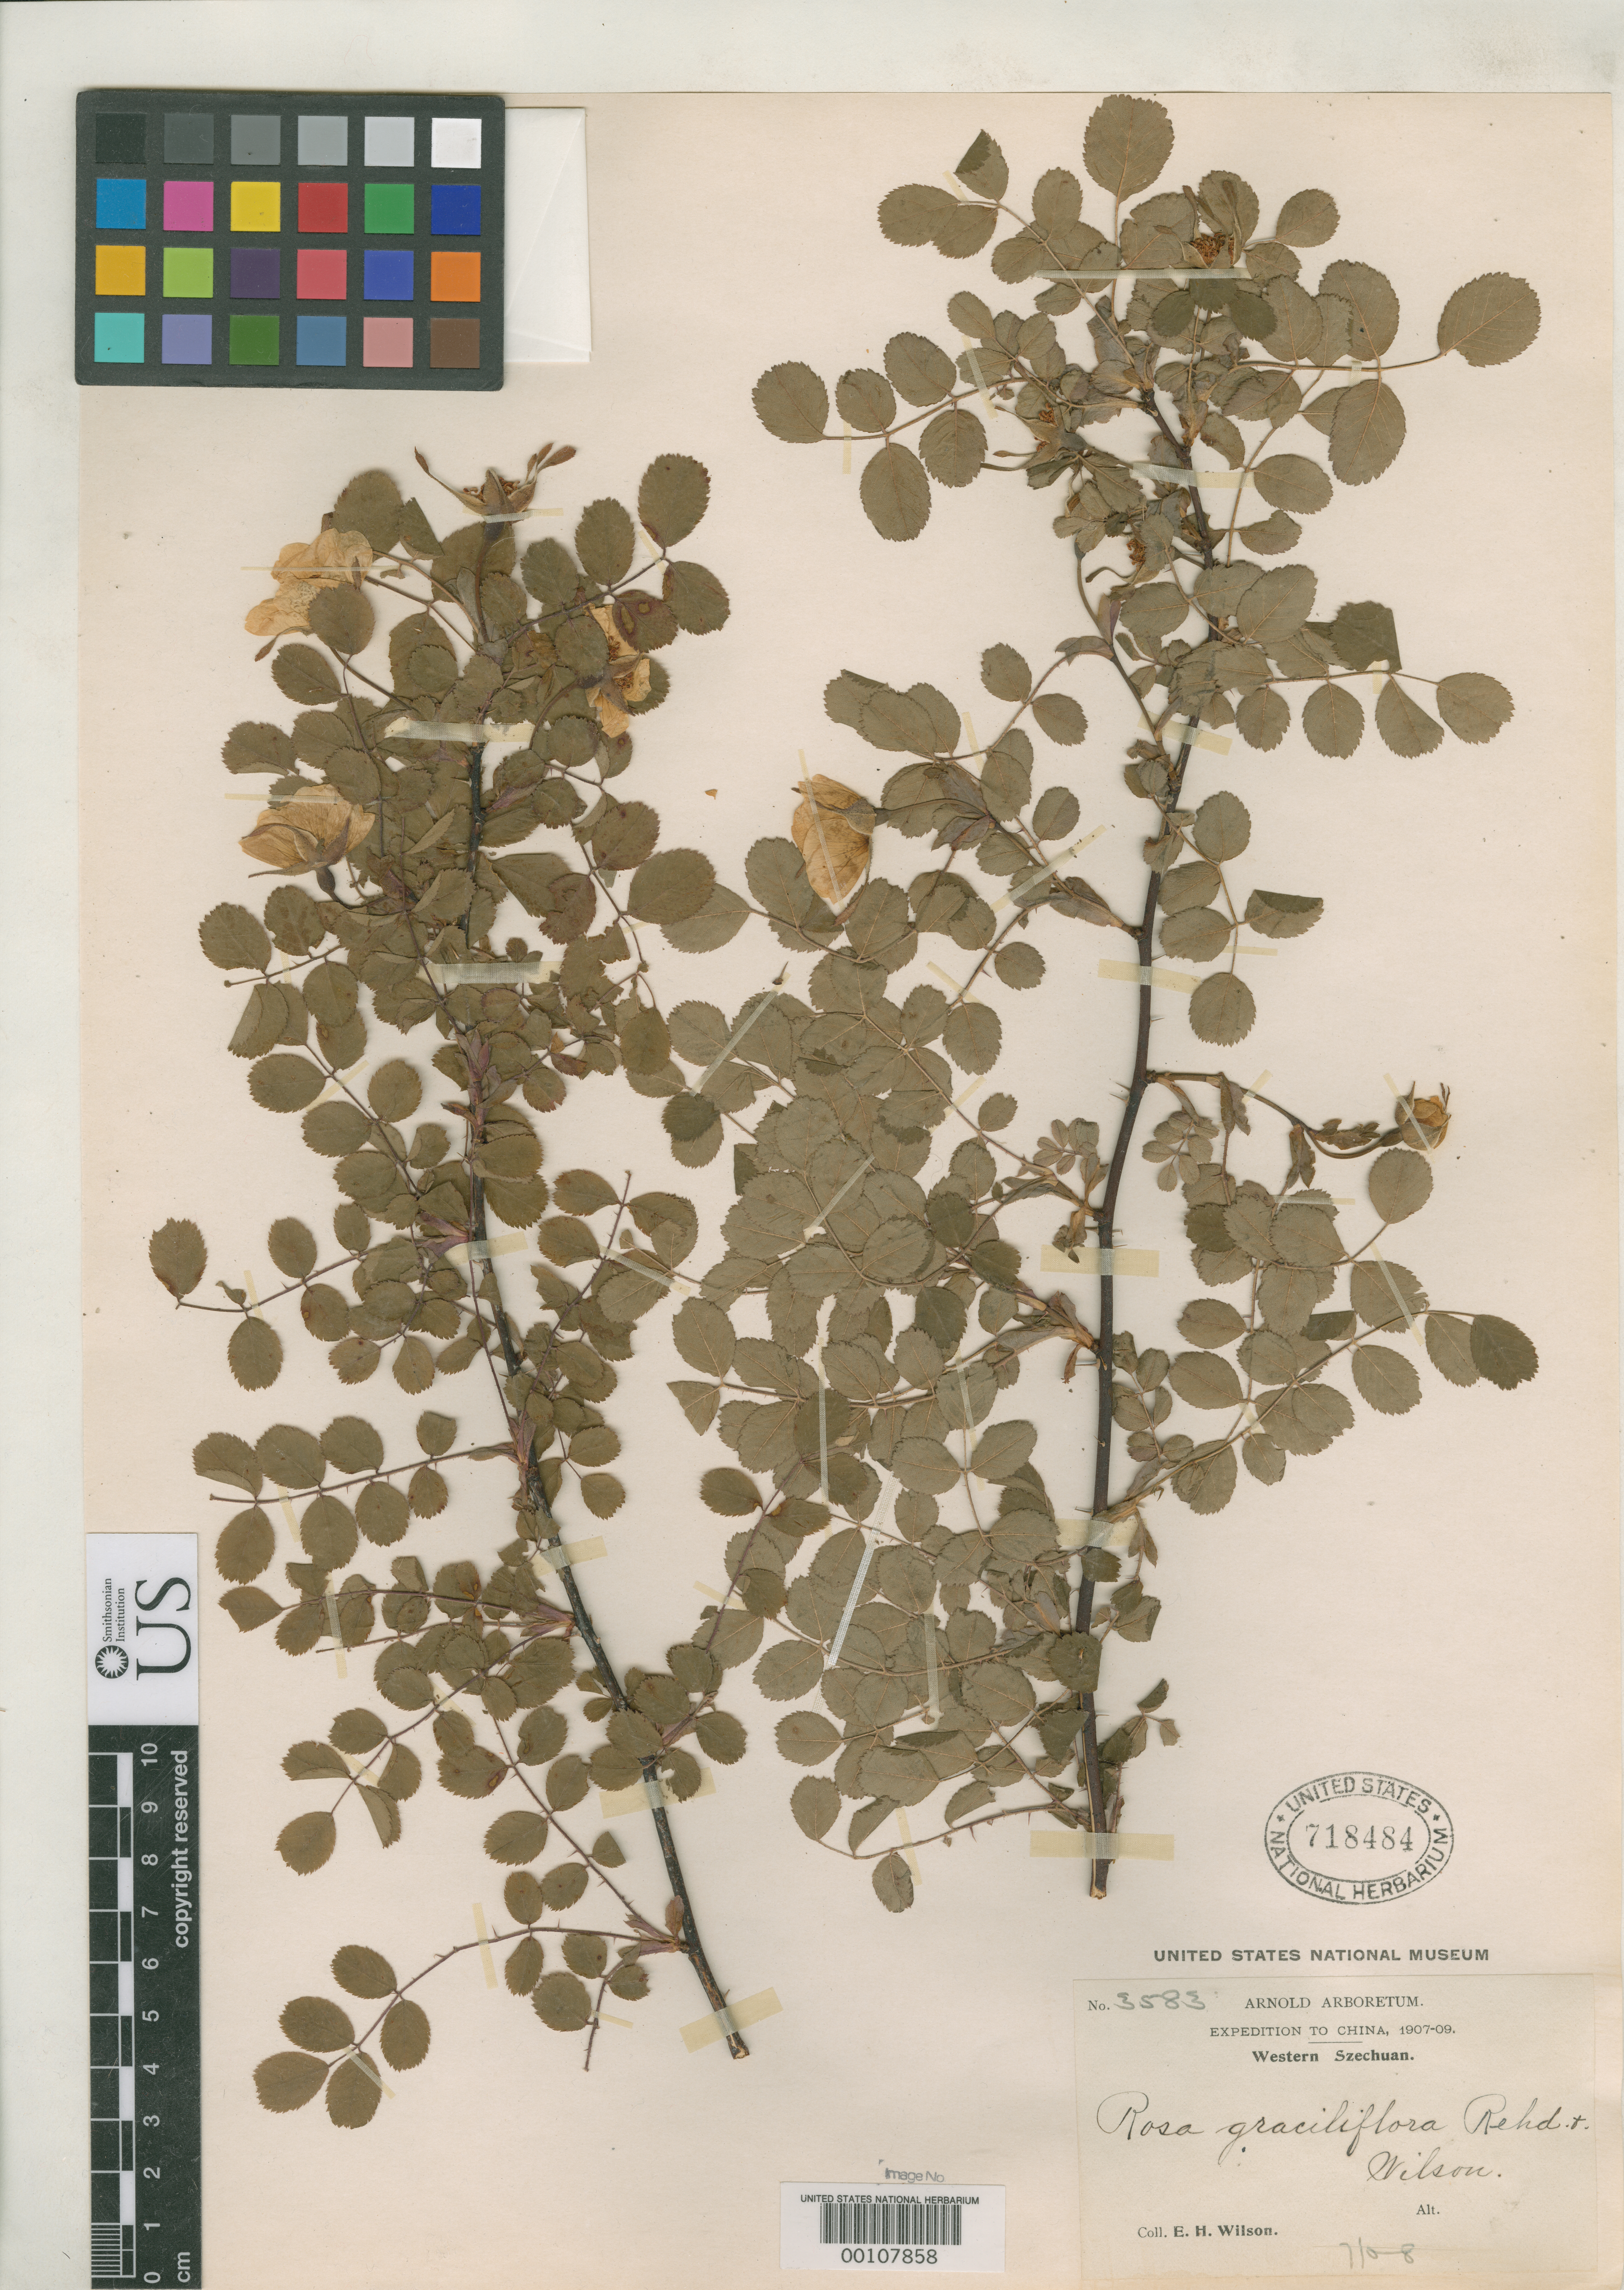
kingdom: Plantae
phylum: Tracheophyta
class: Magnoliopsida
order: Rosales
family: Rosaceae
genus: Rosa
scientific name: Rosa graciliflora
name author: Rehder & E.H. Wilson in Sarg.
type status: Isotype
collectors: E. H. Wilson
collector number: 3583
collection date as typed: Jul 1908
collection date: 1908-07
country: China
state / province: Sichuan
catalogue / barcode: US 718484